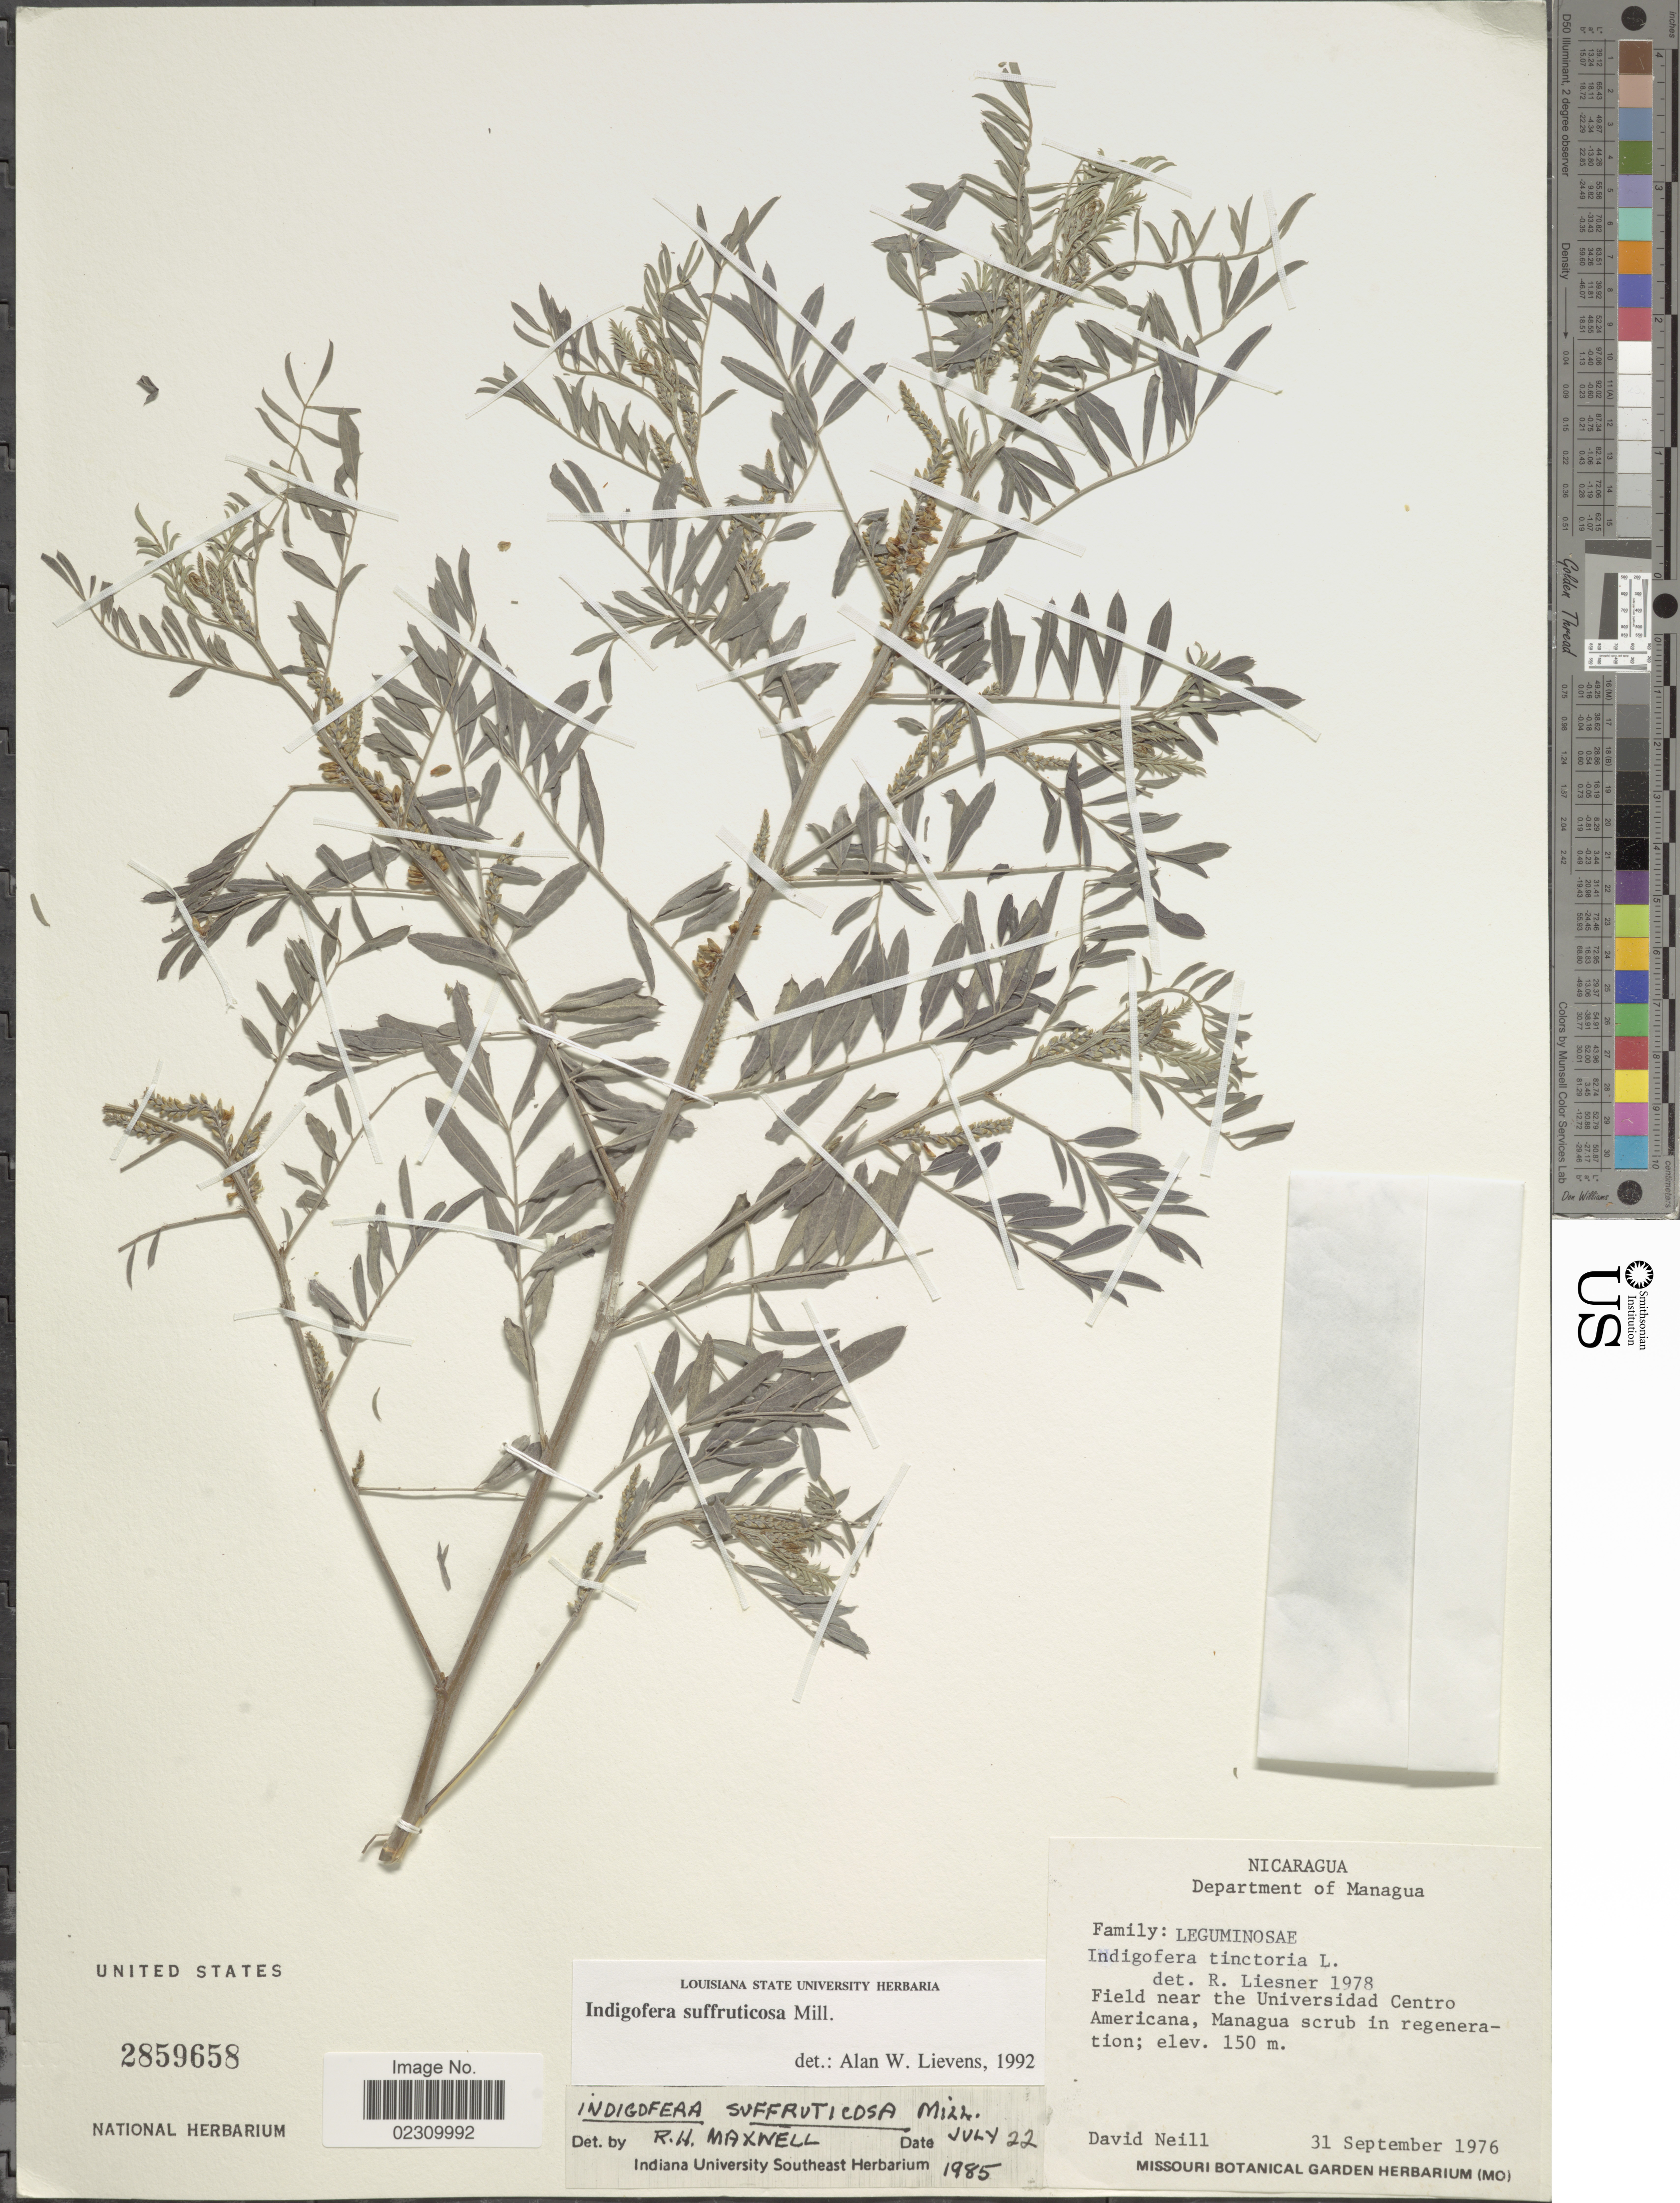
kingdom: Plantae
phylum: Tracheophyta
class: Magnoliopsida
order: Fabales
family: Fabaceae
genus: Indigofera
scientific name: Indigofera suffruticosa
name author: Mill.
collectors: D. A. Neill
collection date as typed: Transcribed d/m/y: 31/9/1976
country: Nicaragua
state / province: Managua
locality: Field near the Universidad Centro Americana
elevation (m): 150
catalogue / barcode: US 2859658